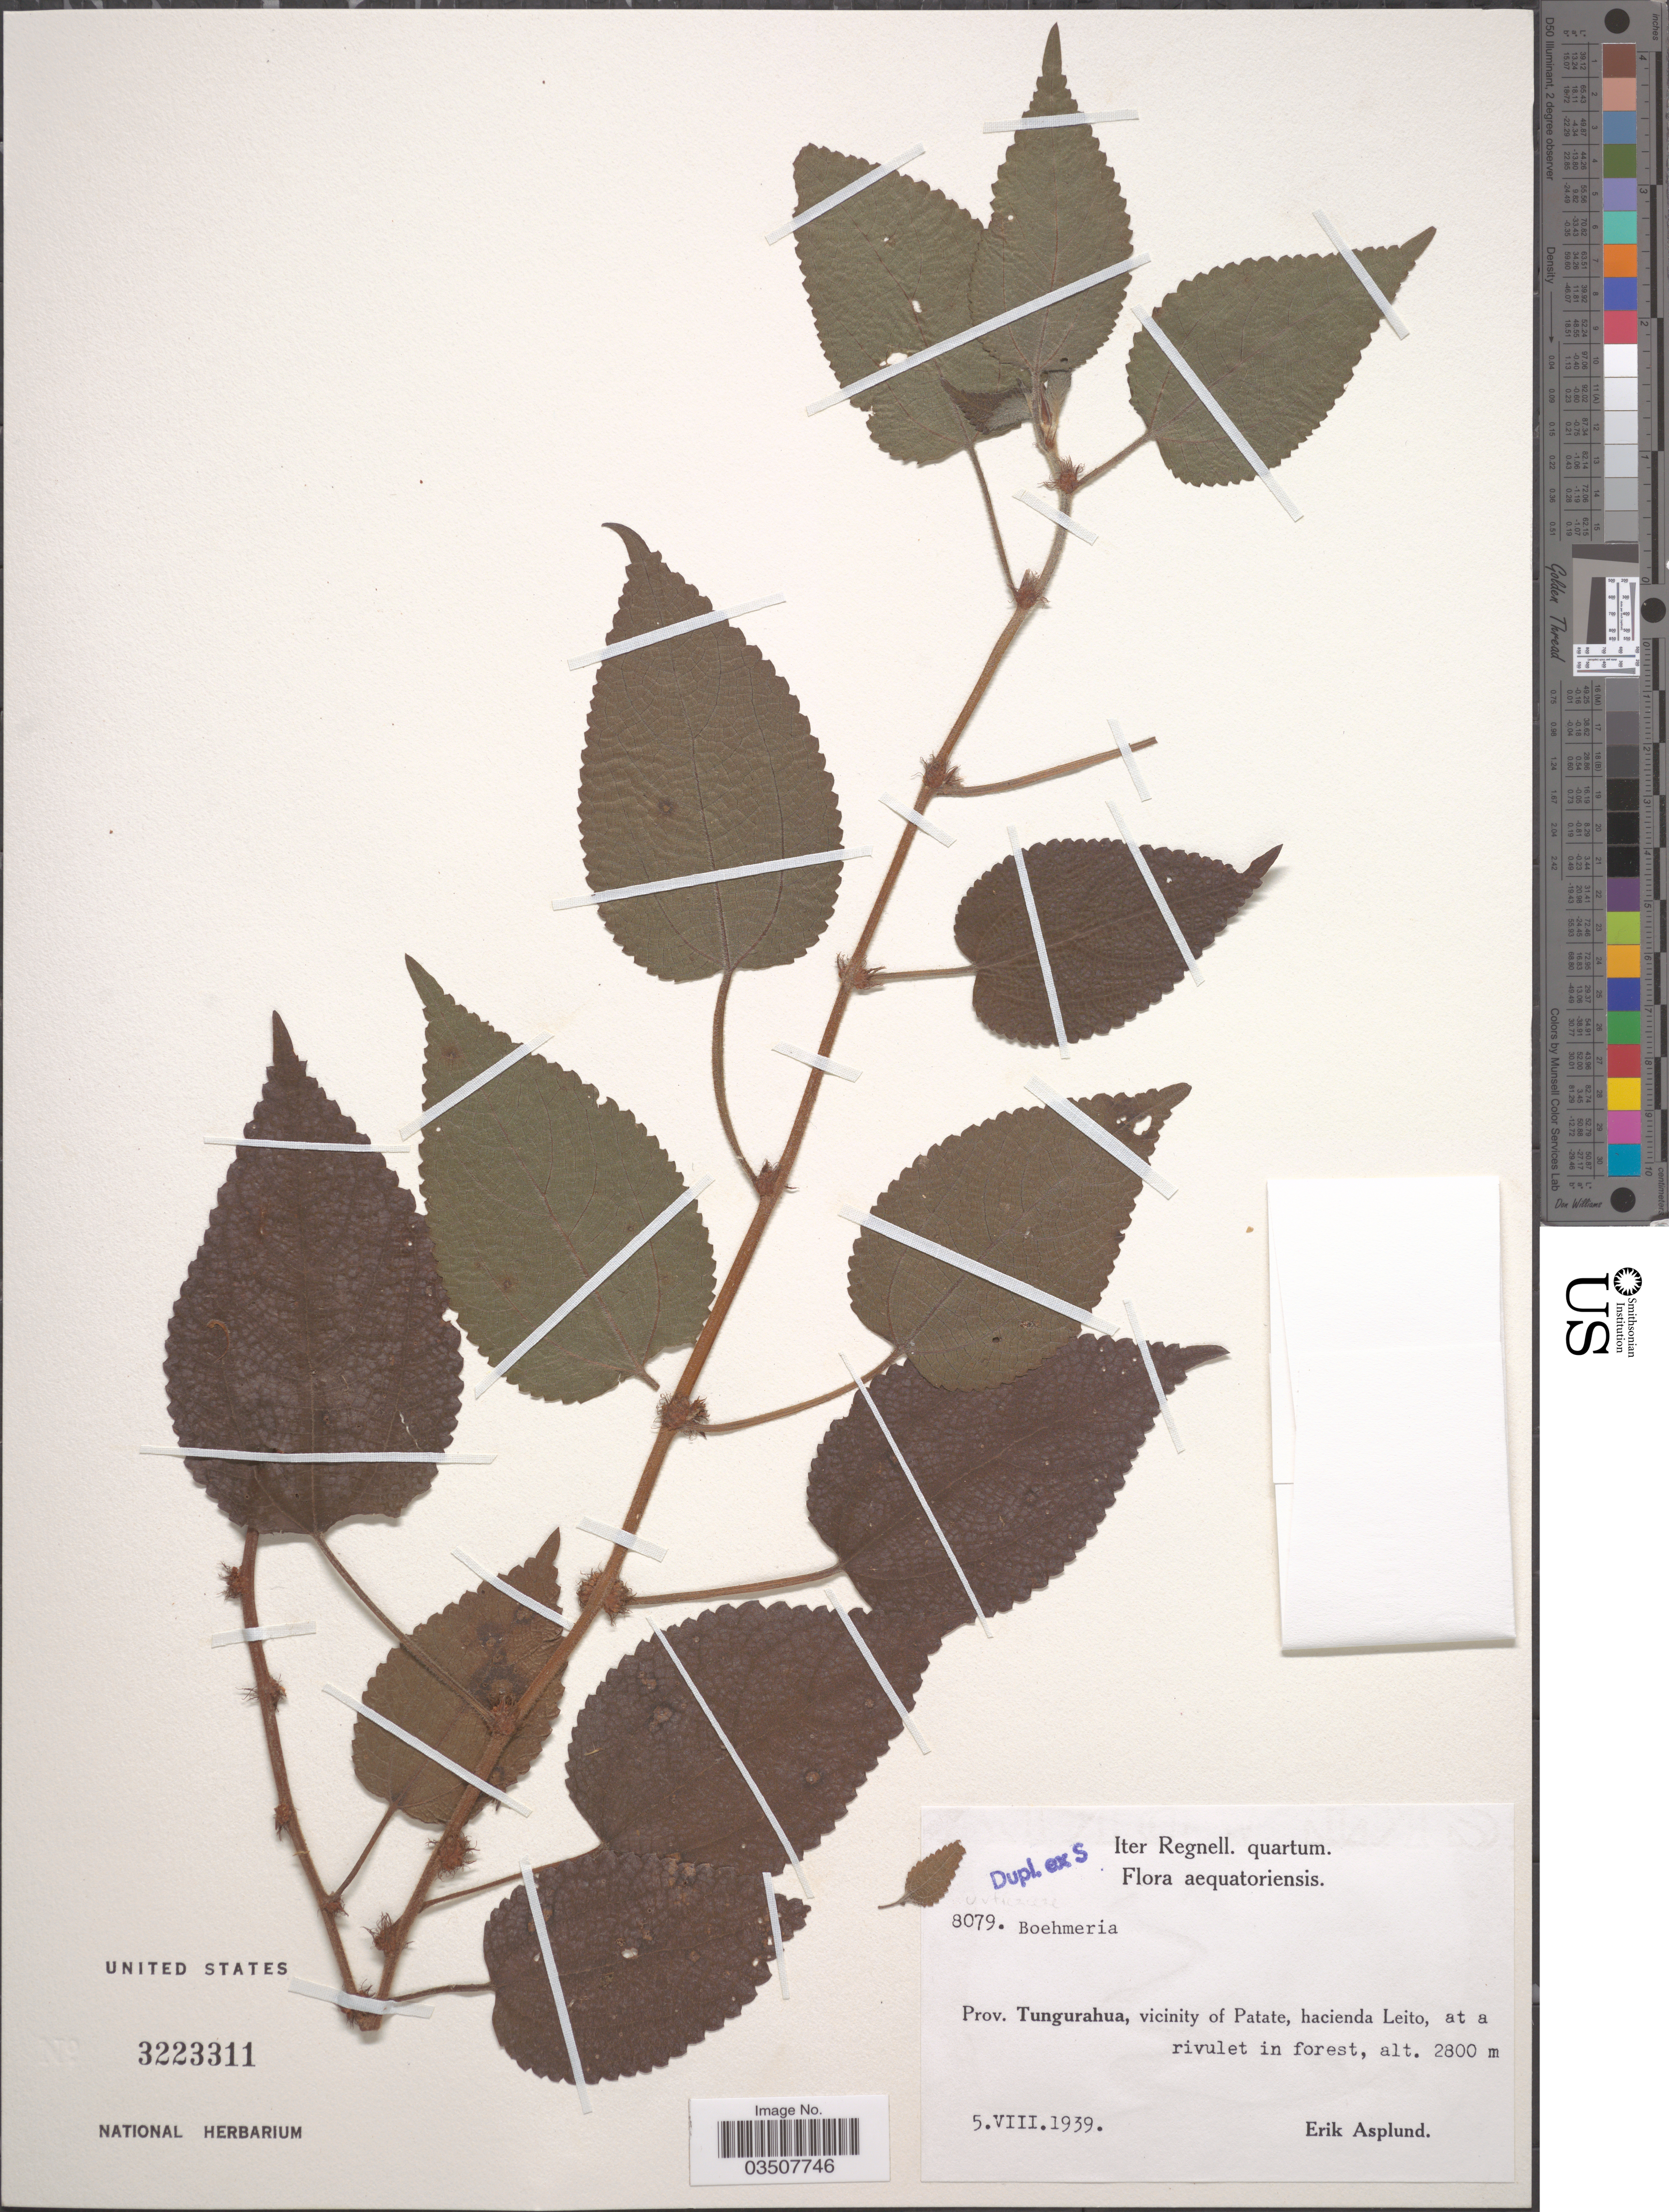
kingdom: Plantae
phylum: Tracheophyta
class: Magnoliopsida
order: Rosales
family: Urticaceae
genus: Boehmeria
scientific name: Boehmeria sp.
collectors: E. Asplund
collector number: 8079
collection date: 1939-08-05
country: Ecuador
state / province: Tungurahua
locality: Vicinity of Patate, hacienda Leito, at a rivulet in forest.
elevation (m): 2800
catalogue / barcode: US 3223311